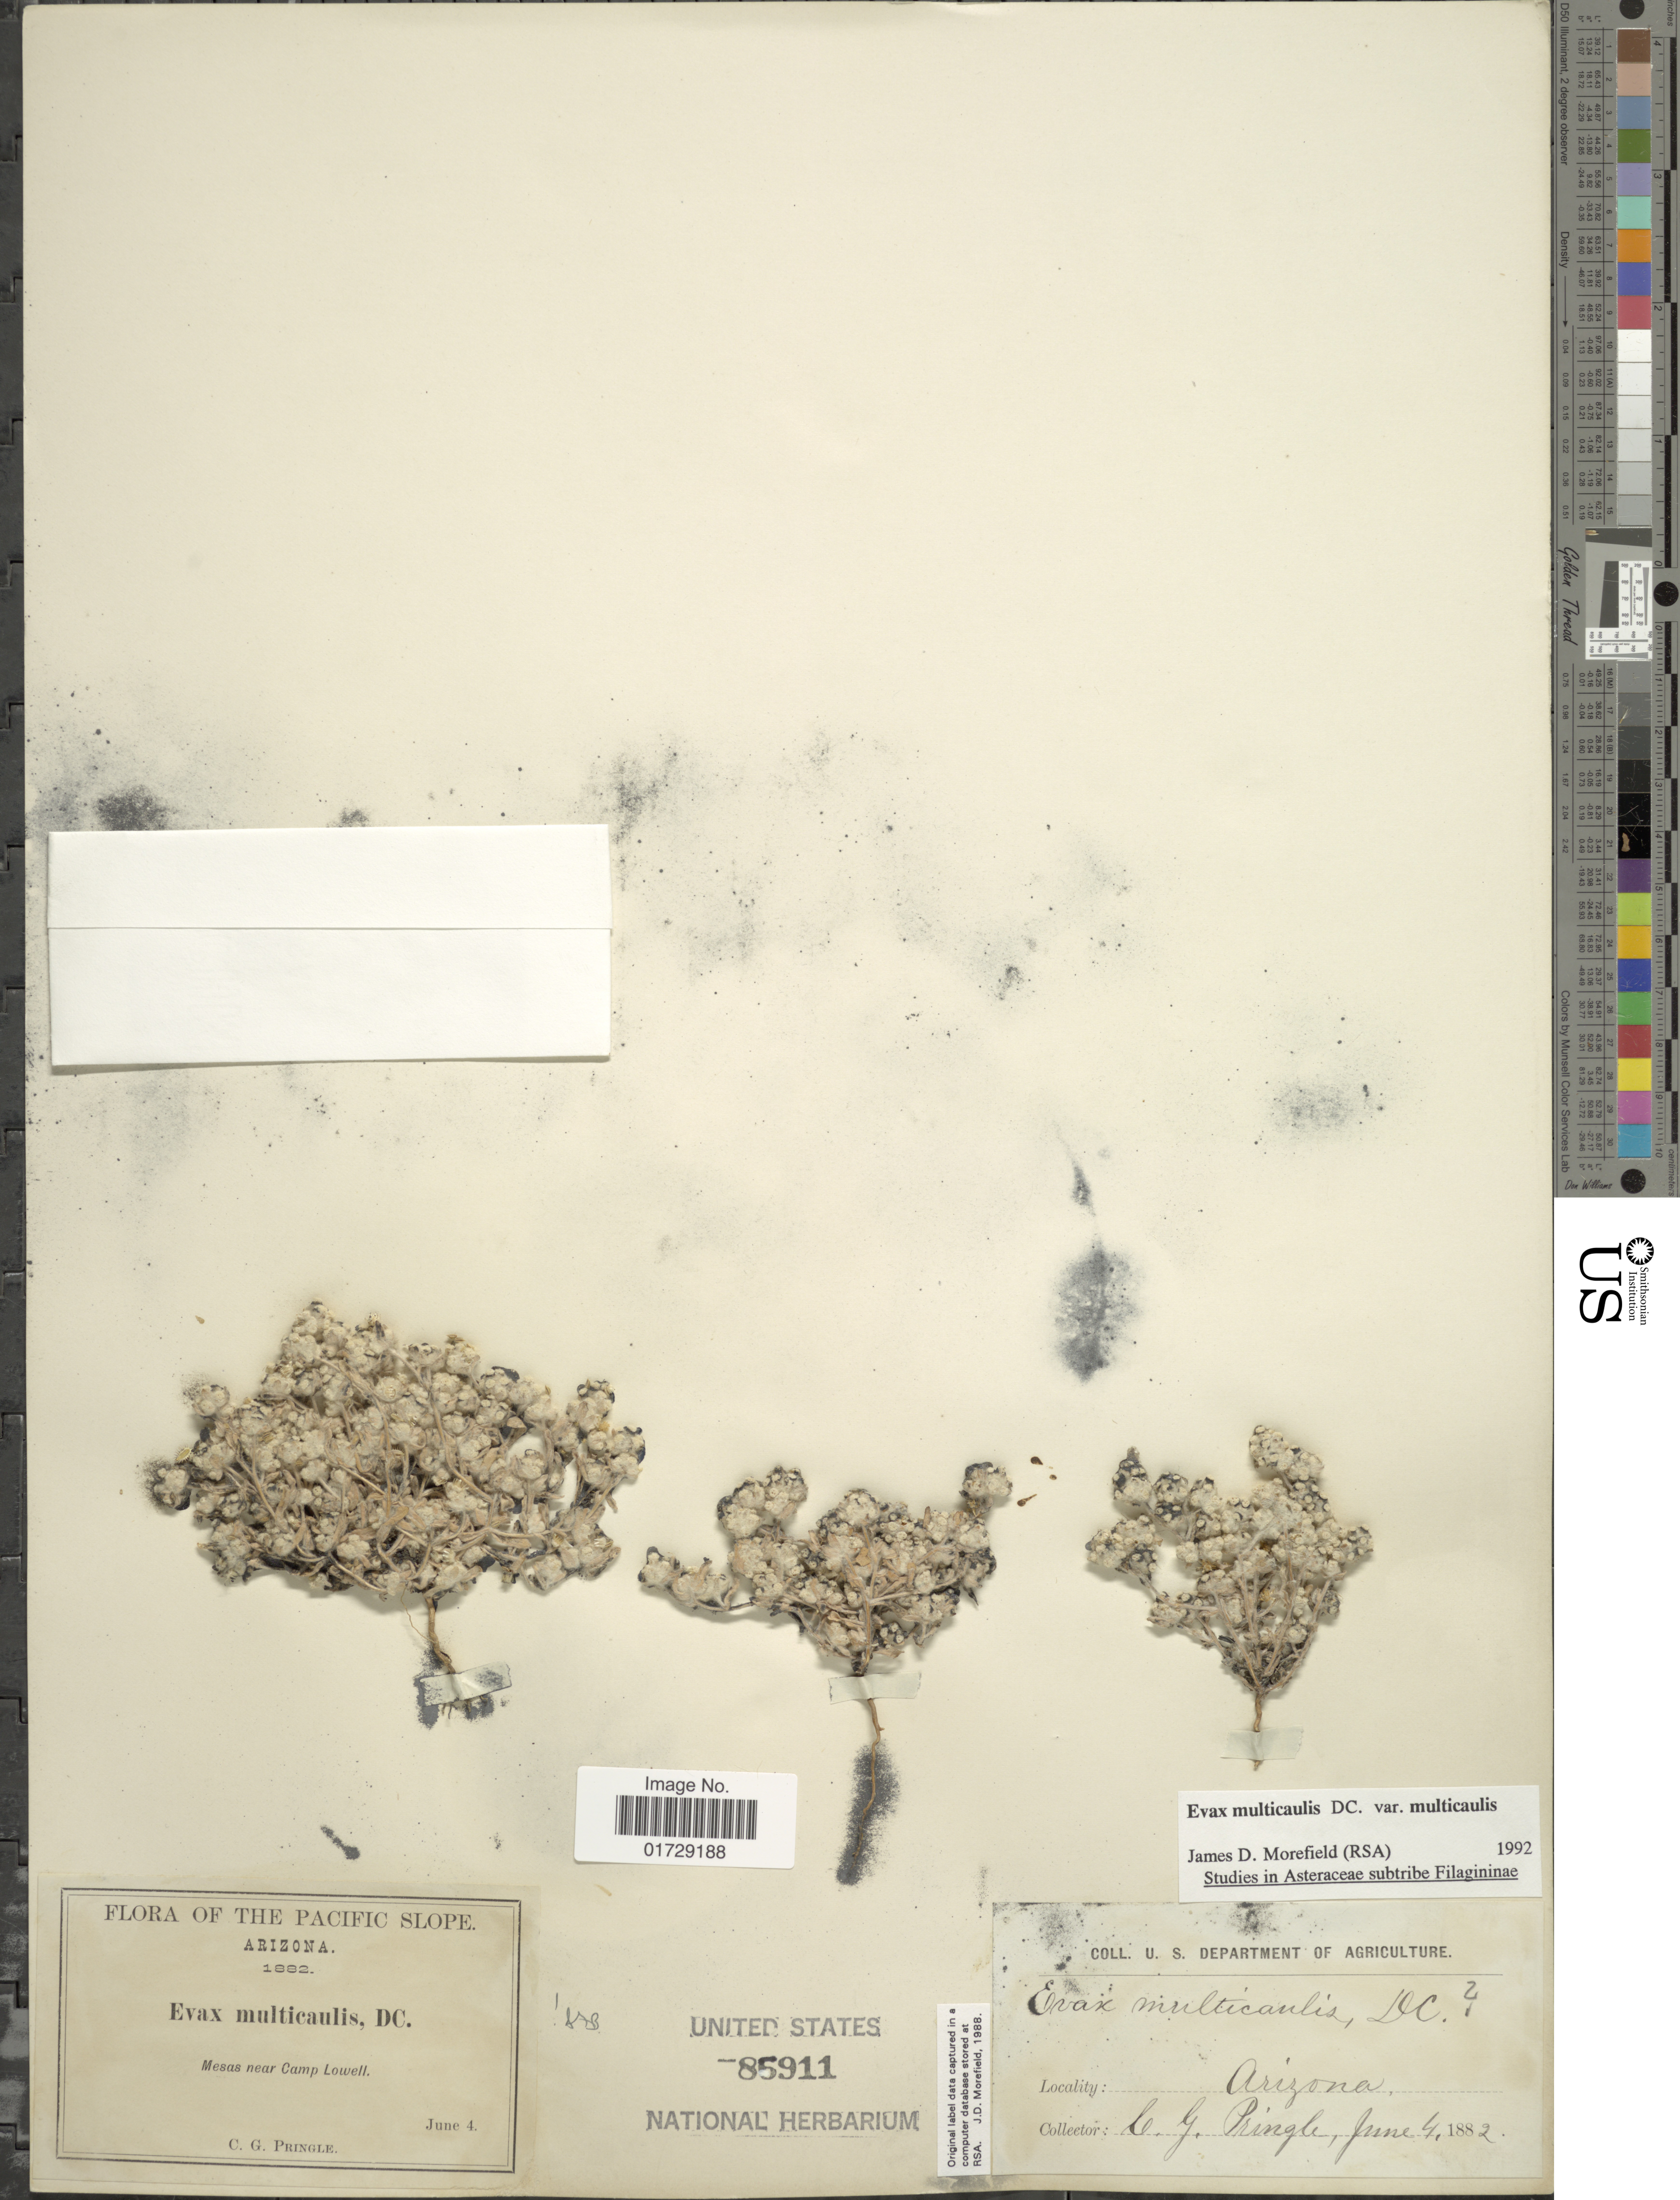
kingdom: Plantae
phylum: Tracheophyta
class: Magnoliopsida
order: Asterales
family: Asteraceae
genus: Evax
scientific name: Evax multicaulis var. multicaulis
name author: DC.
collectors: C. G. Pringle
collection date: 1882-06-04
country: United States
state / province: Arizona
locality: Pacific Slope, Mesas near Camp Lowell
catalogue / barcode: US 85911